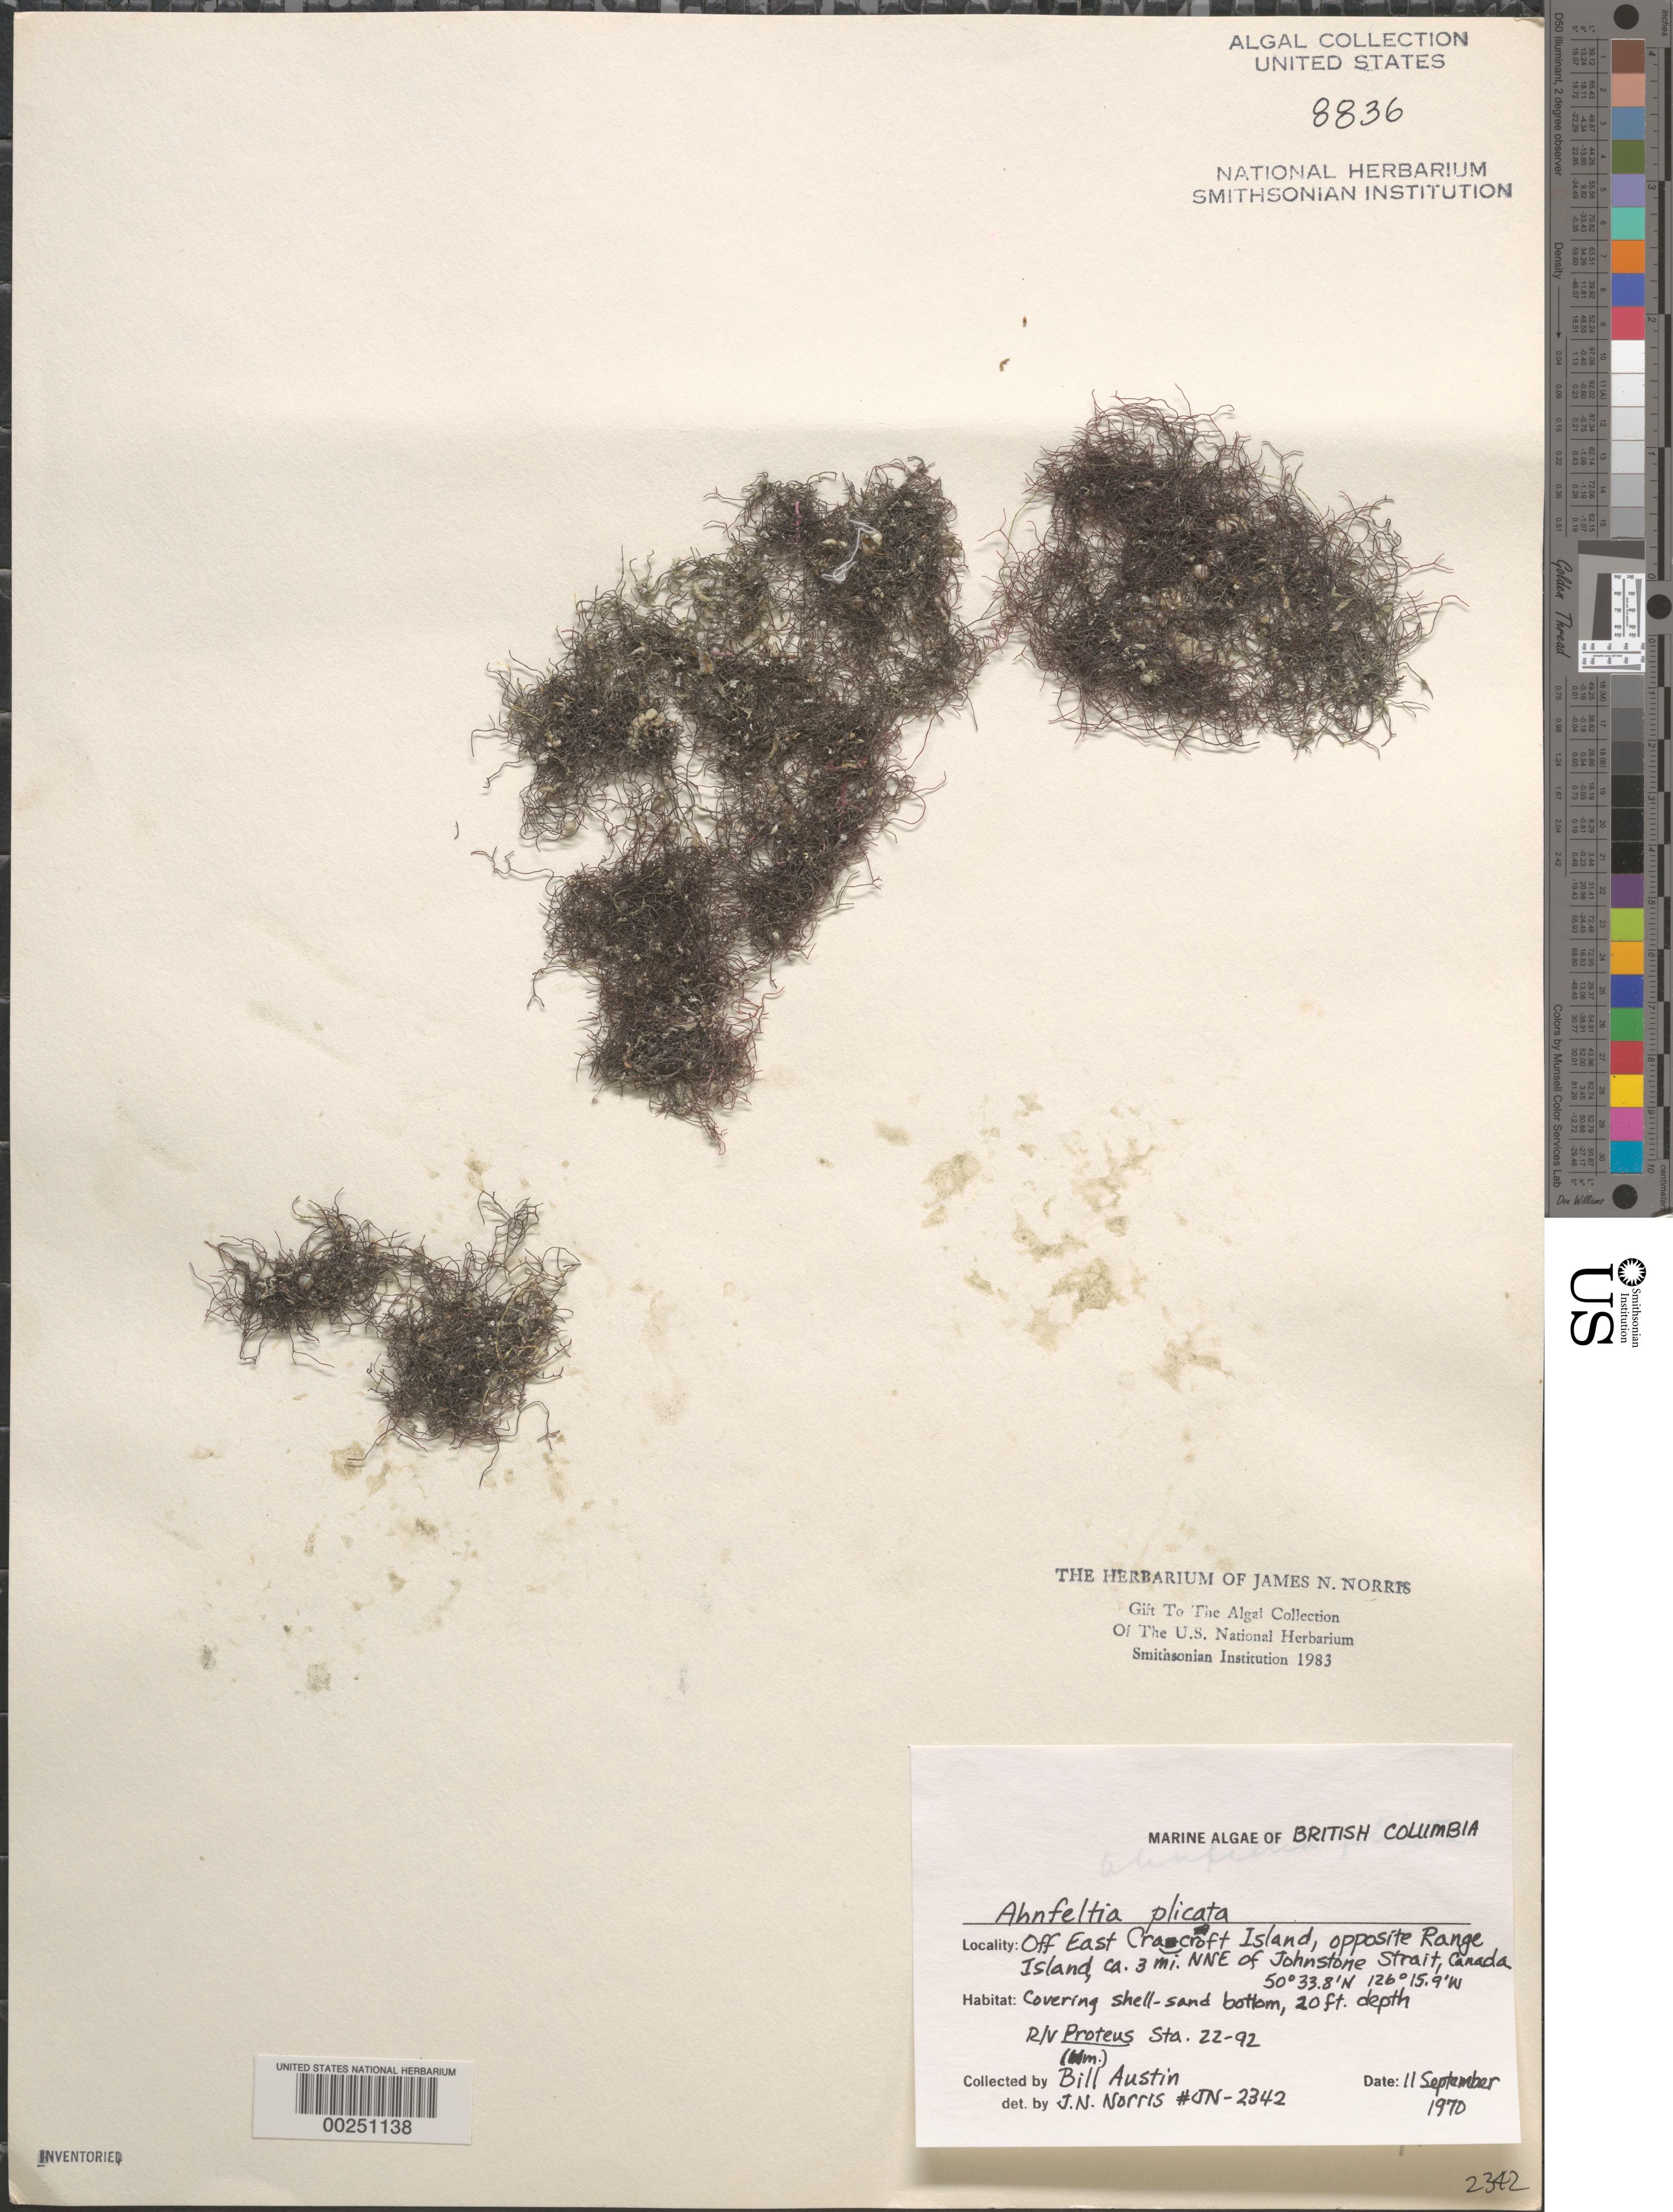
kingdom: Plantae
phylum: Rhodophyta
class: Florideophyceae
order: Ahnfeltiales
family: Ahnfeltiaceae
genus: Ahnfeltia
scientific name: Ahnfeltia plicata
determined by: Norris, James N.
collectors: W. Austin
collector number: JN-2342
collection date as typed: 11 Sep 1970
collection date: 1970-09-11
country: Canada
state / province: British Columbia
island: East Cracroft Island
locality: Opposite Range Island, ca. 3 miles north northeast of Johnstone Strait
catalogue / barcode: US 8836